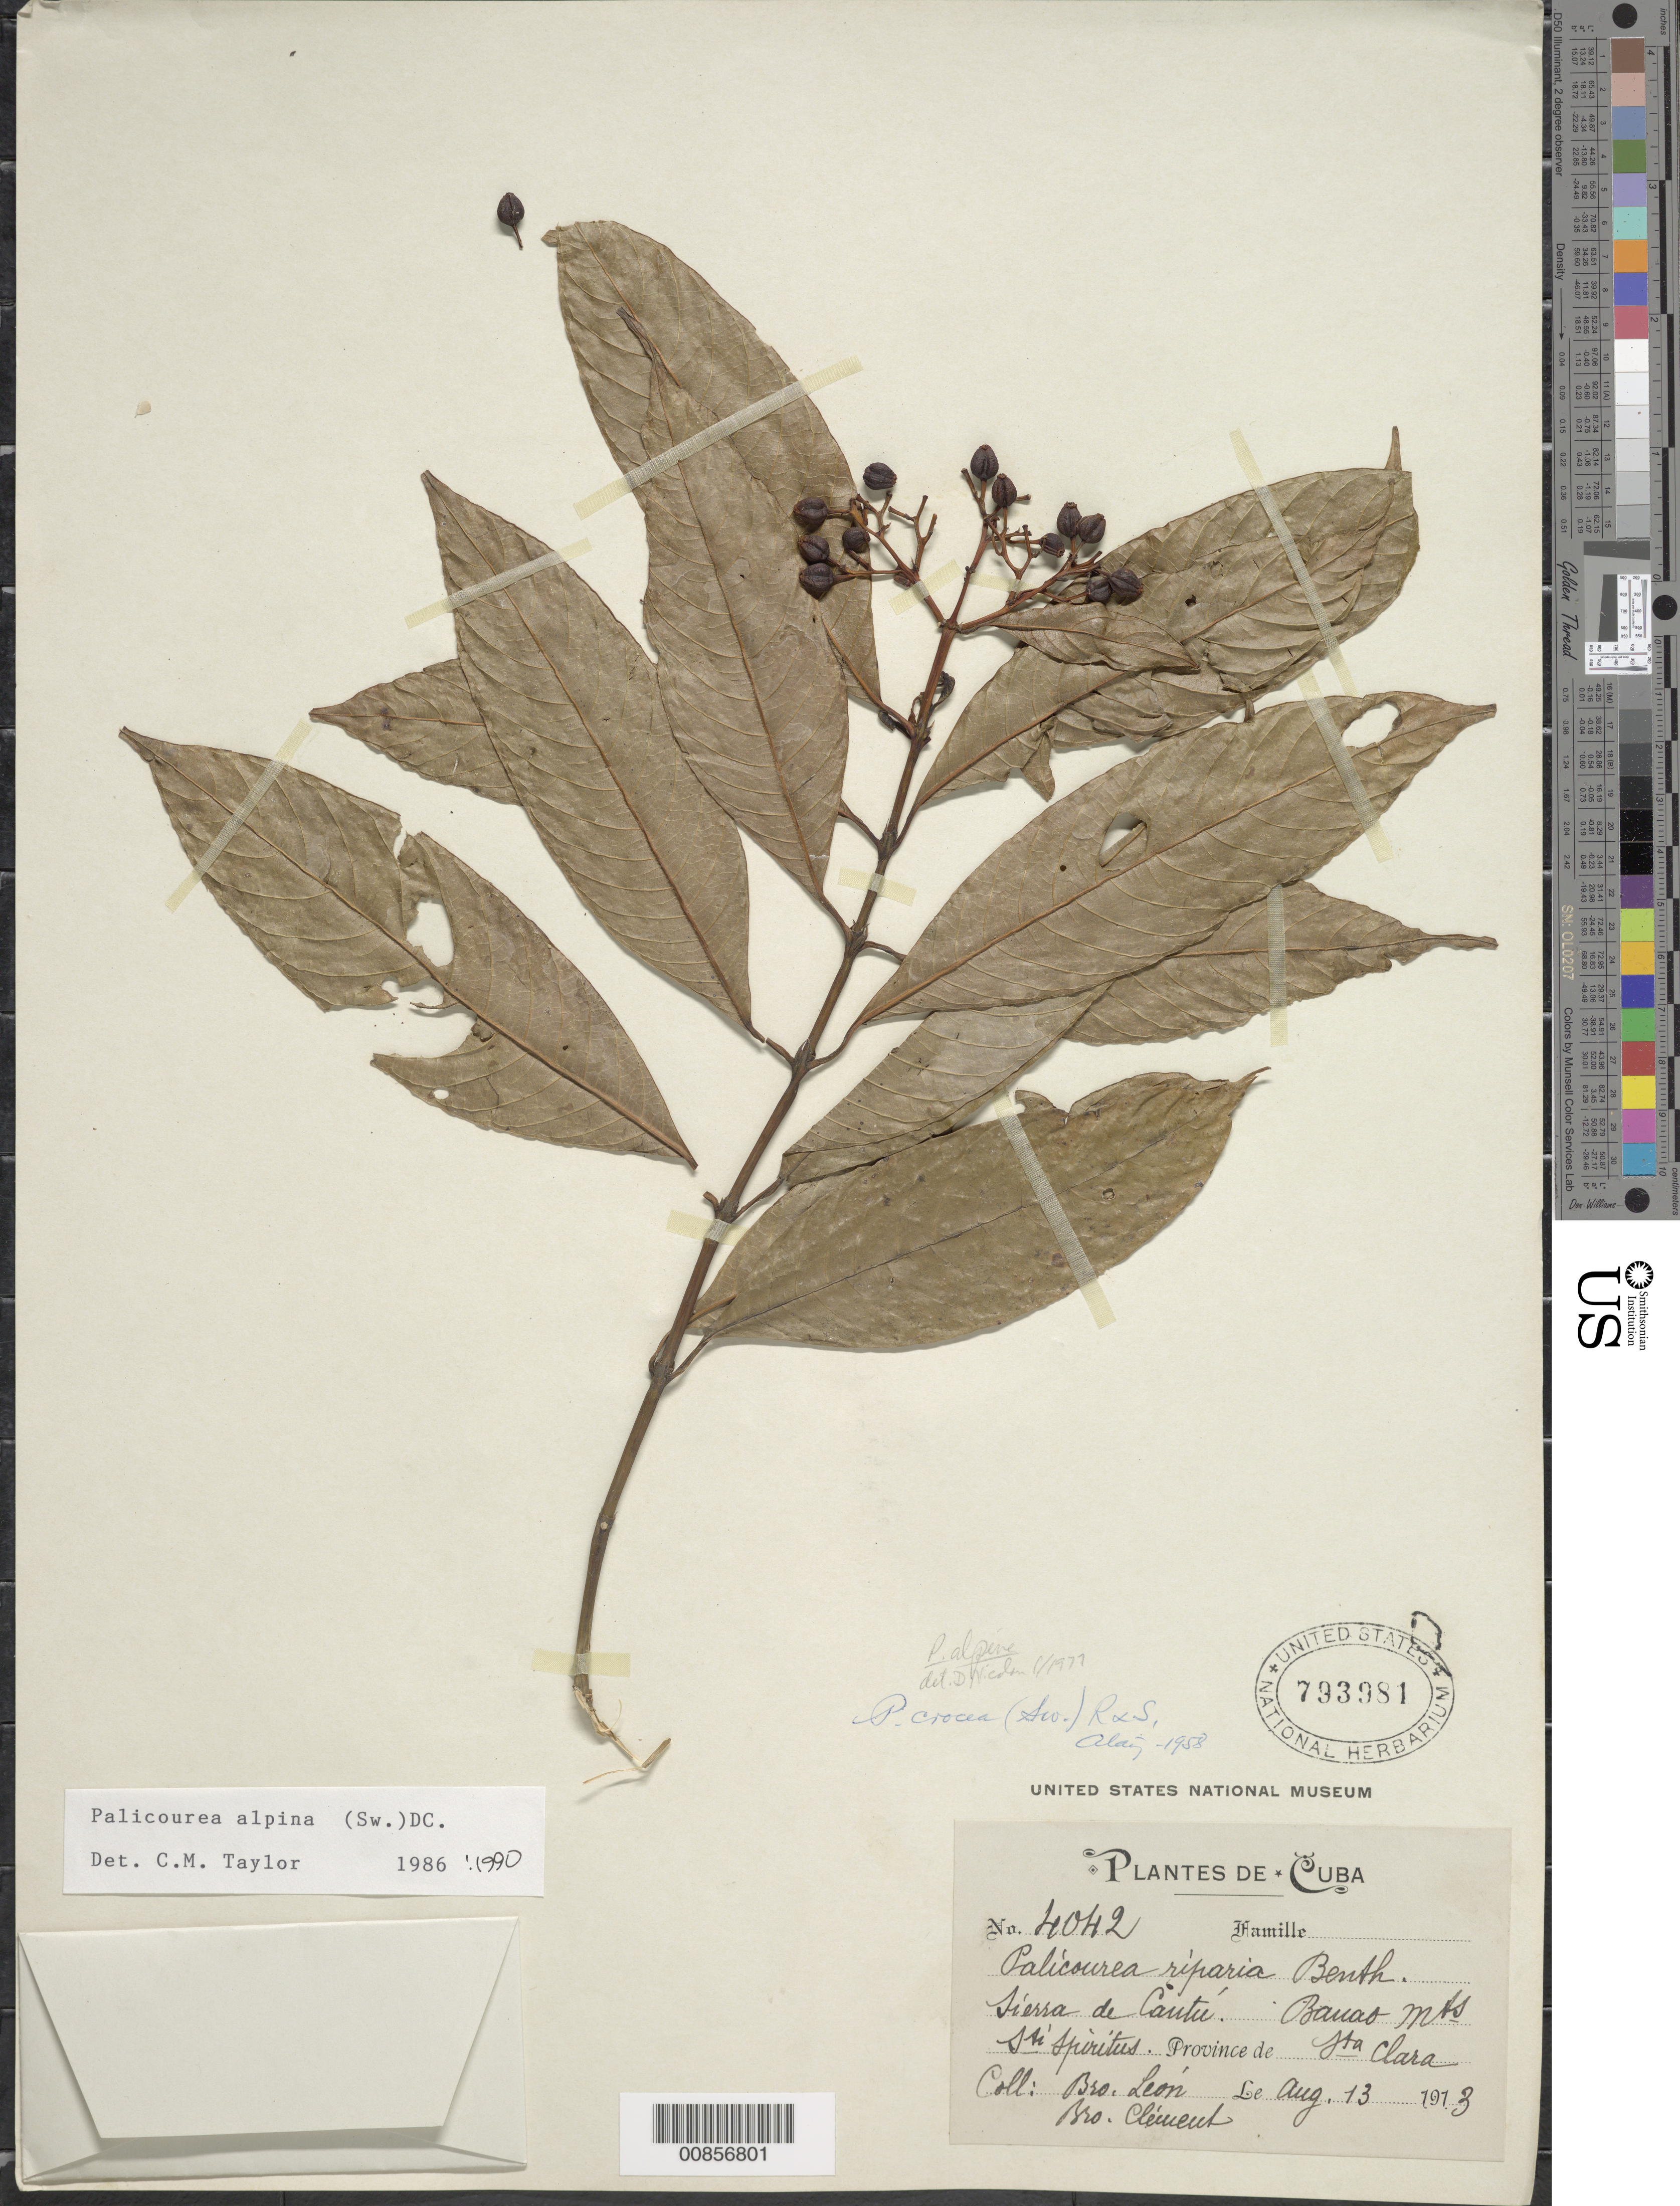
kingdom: Plantae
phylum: Tracheophyta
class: Magnoliopsida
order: Gentianales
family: Rubiaceae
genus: Palicourea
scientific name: Palicourea alpina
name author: (Sw.) DC.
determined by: Taylor, Charlotte M.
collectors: Bro. León & B. Clement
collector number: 4042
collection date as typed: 13 Aug 1913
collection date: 1913-08-13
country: Cuba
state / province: Las Villas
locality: Sierra de Cauteé. Banas Mts. St. Spiritus.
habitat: Montane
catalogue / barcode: US 793981